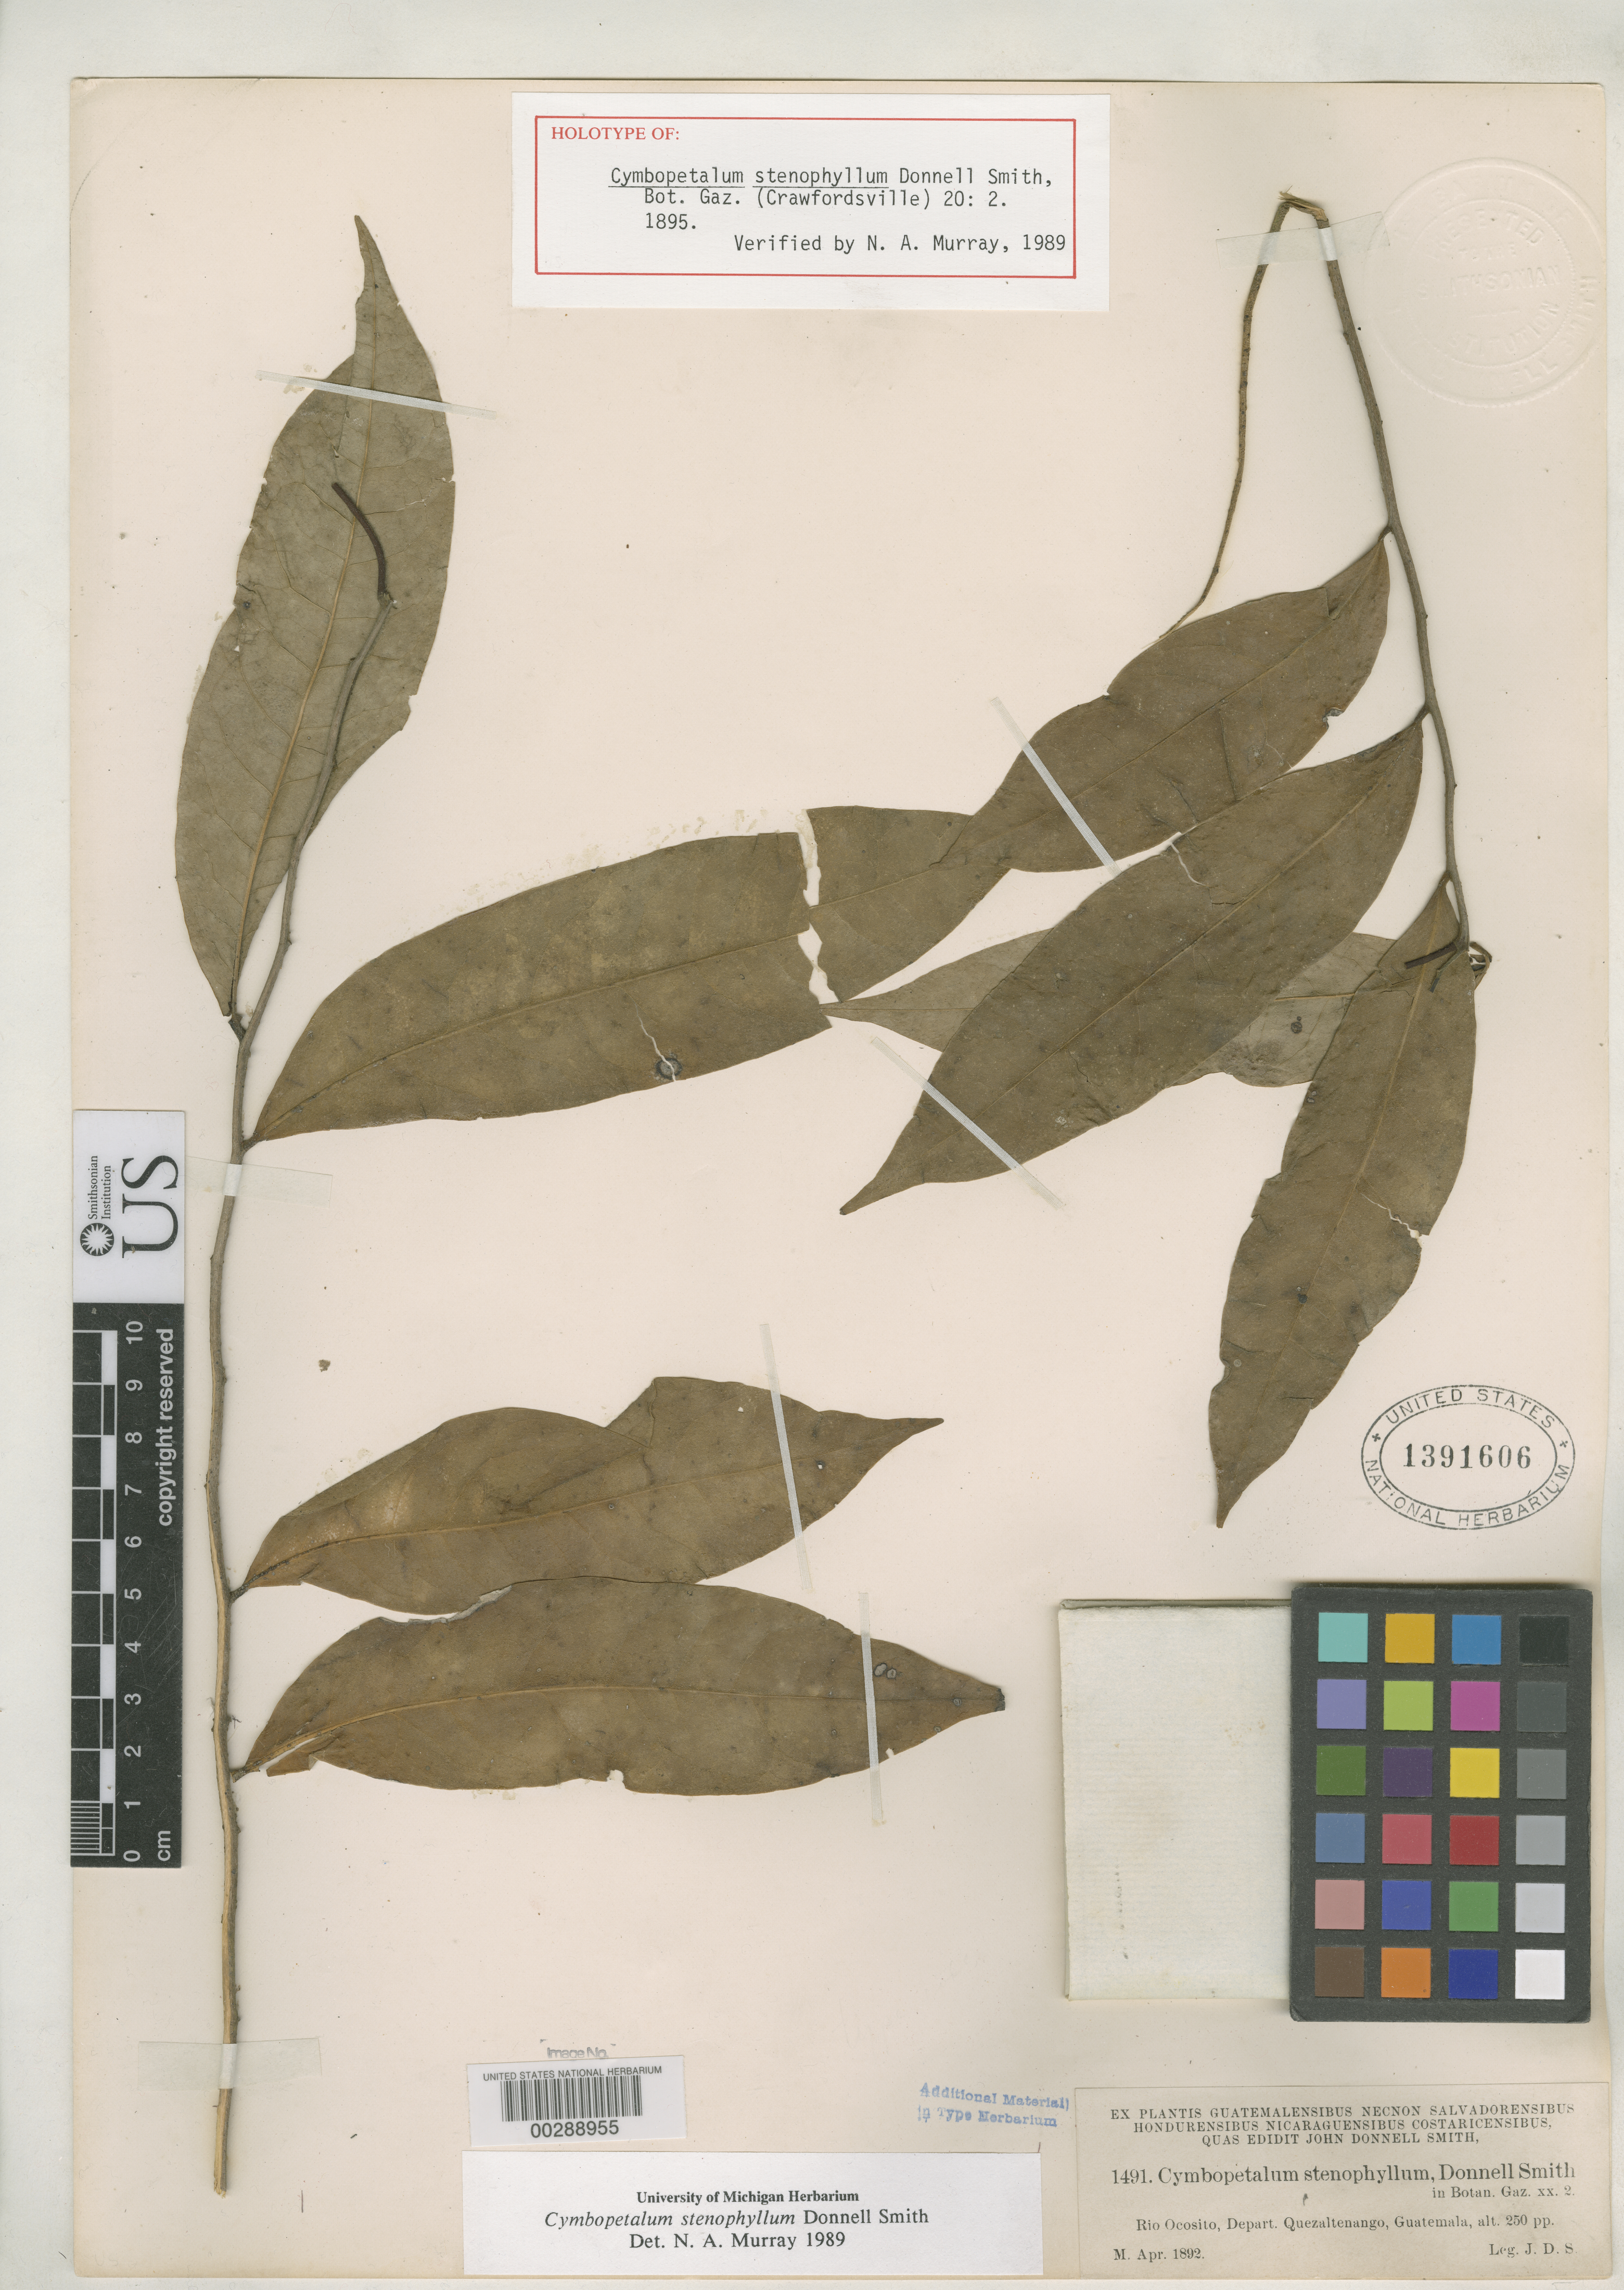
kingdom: Plantae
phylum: Tracheophyta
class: Magnoliopsida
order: Magnoliales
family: Annonaceae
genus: Cymbopetalum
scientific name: Cymbopetalum stenophyllum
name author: Donn. Sm.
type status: Holotype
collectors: J. Donnell Smith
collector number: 1491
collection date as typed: Apr 1892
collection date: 1892-04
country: Guatemala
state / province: Quetzaltenango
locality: Rio Ocosito.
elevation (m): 250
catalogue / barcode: US 1391606